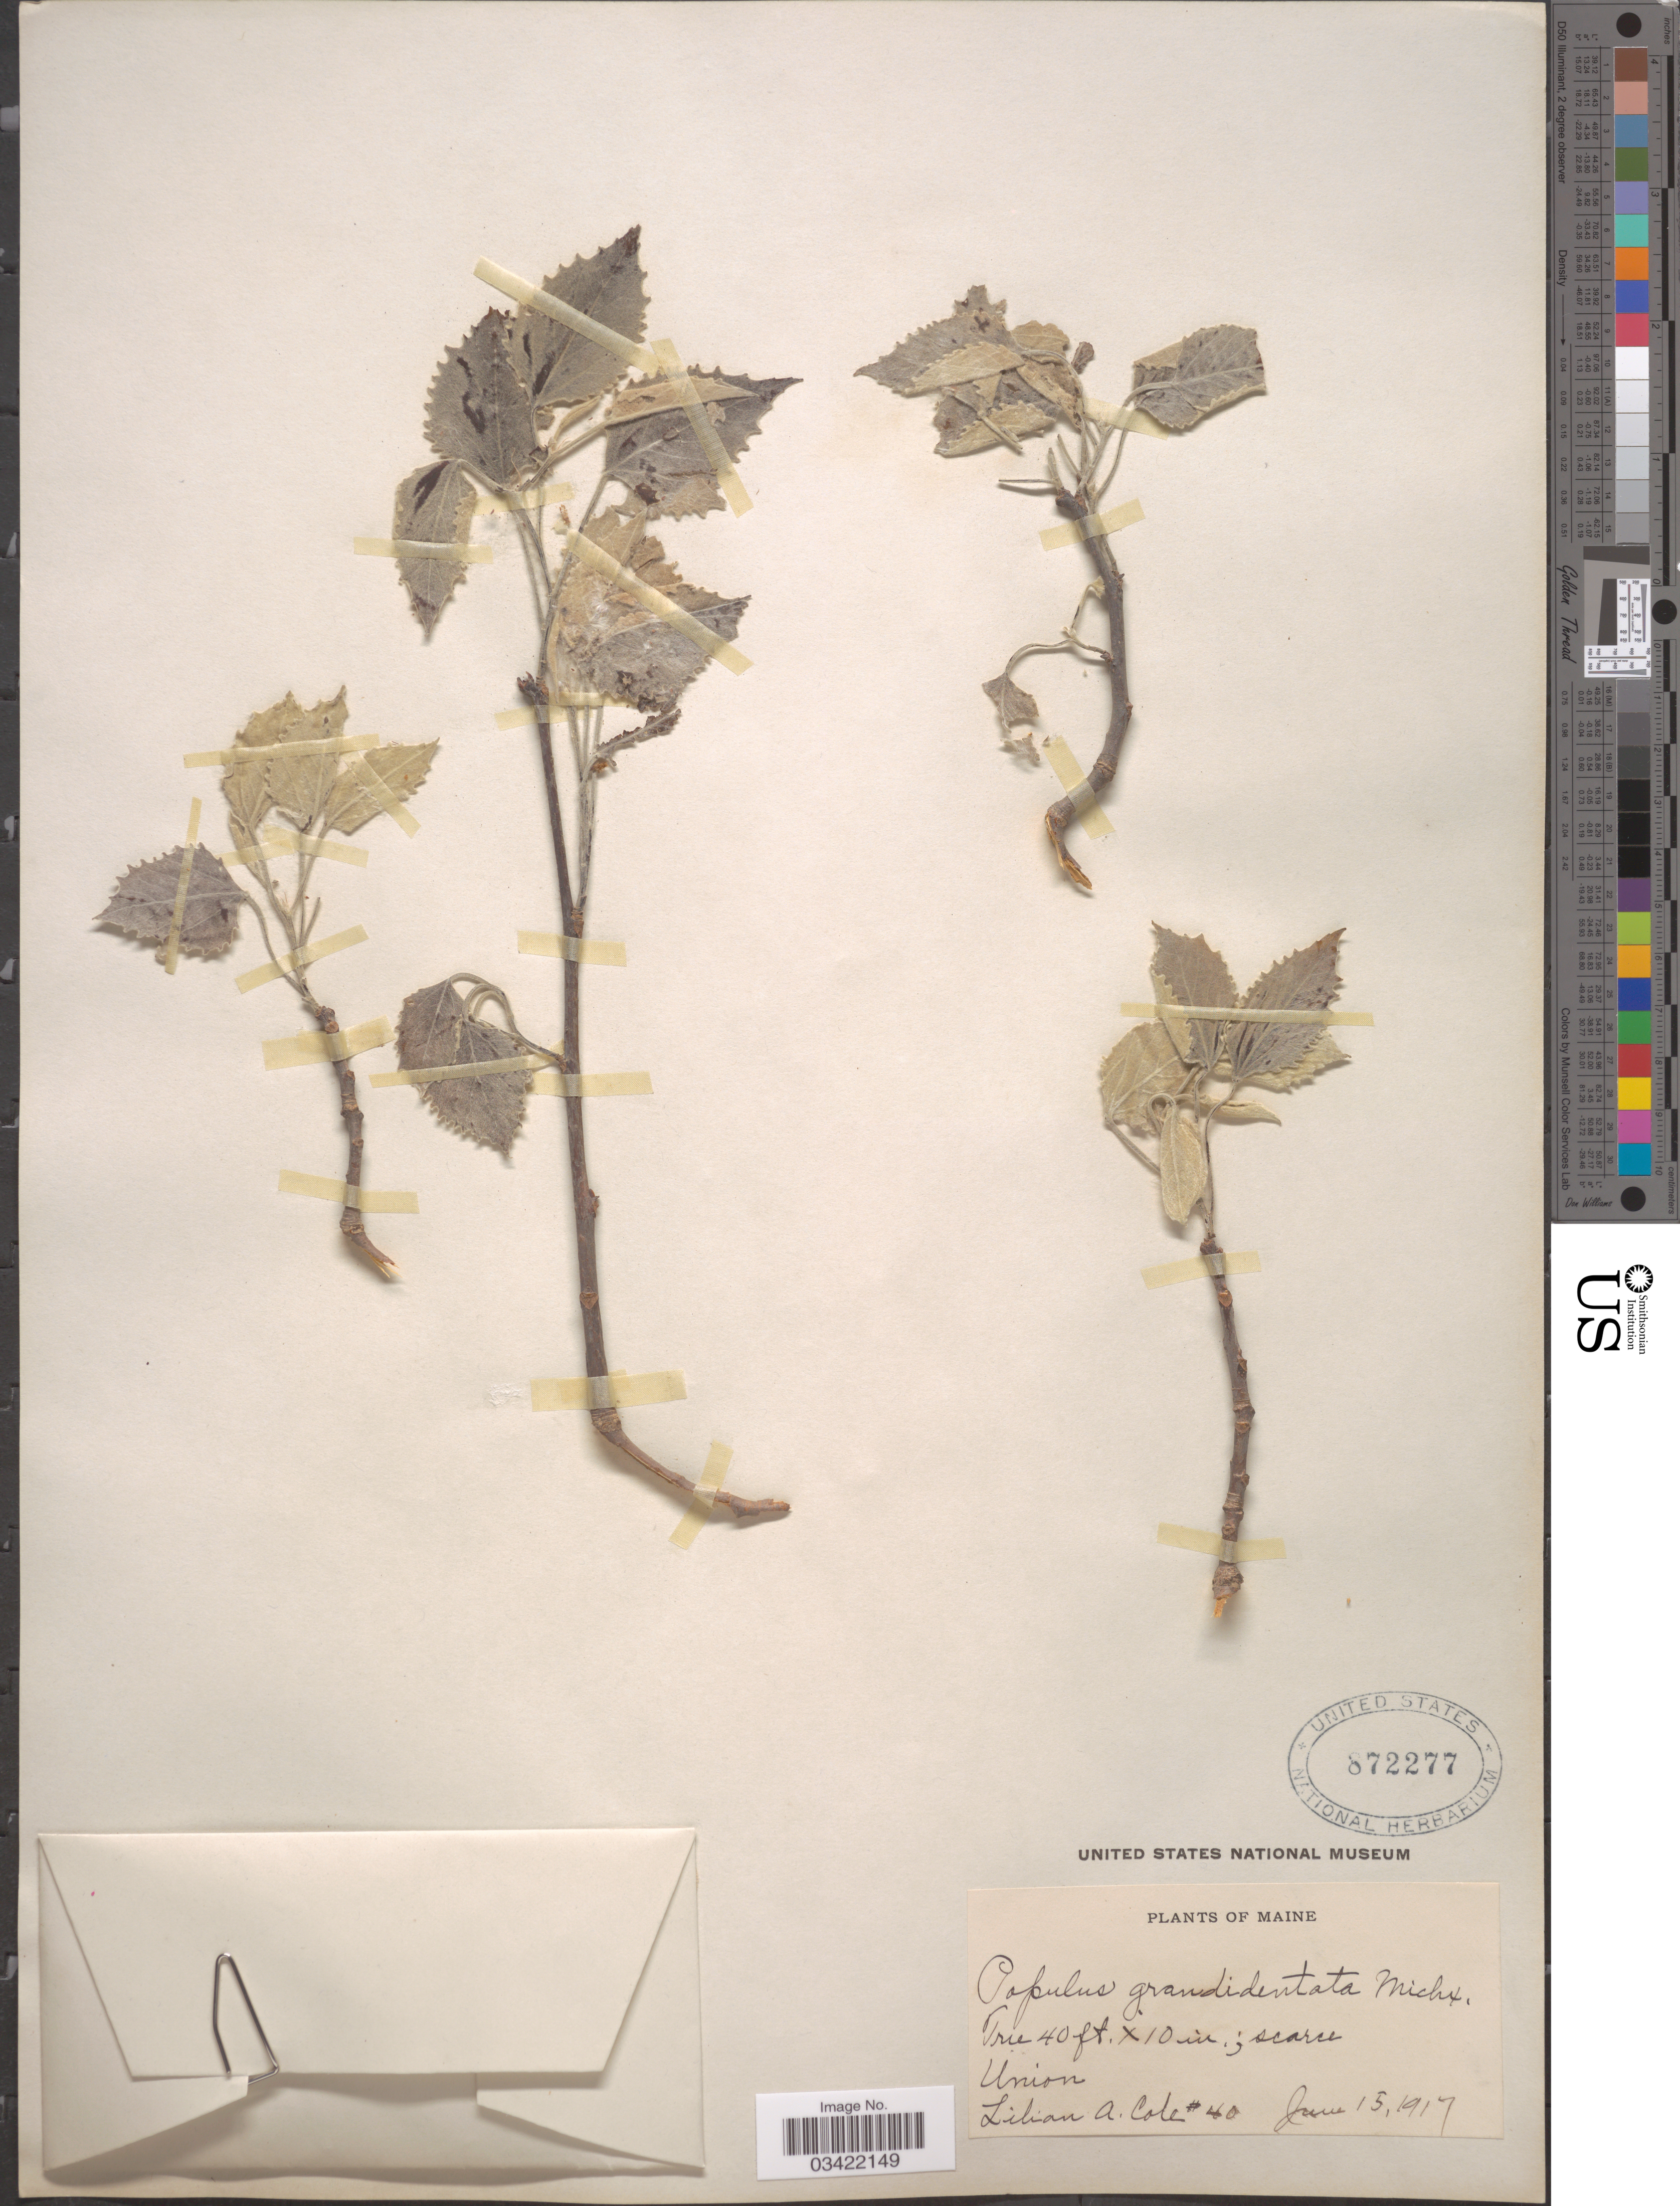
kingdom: Plantae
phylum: Tracheophyta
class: Magnoliopsida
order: Malpighiales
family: Salicaceae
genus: Populus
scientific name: Populus grandidentata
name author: Michx.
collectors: L. A. Cole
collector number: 40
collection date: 1917-06-15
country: United States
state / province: Maine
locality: Union.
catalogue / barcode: US 872277